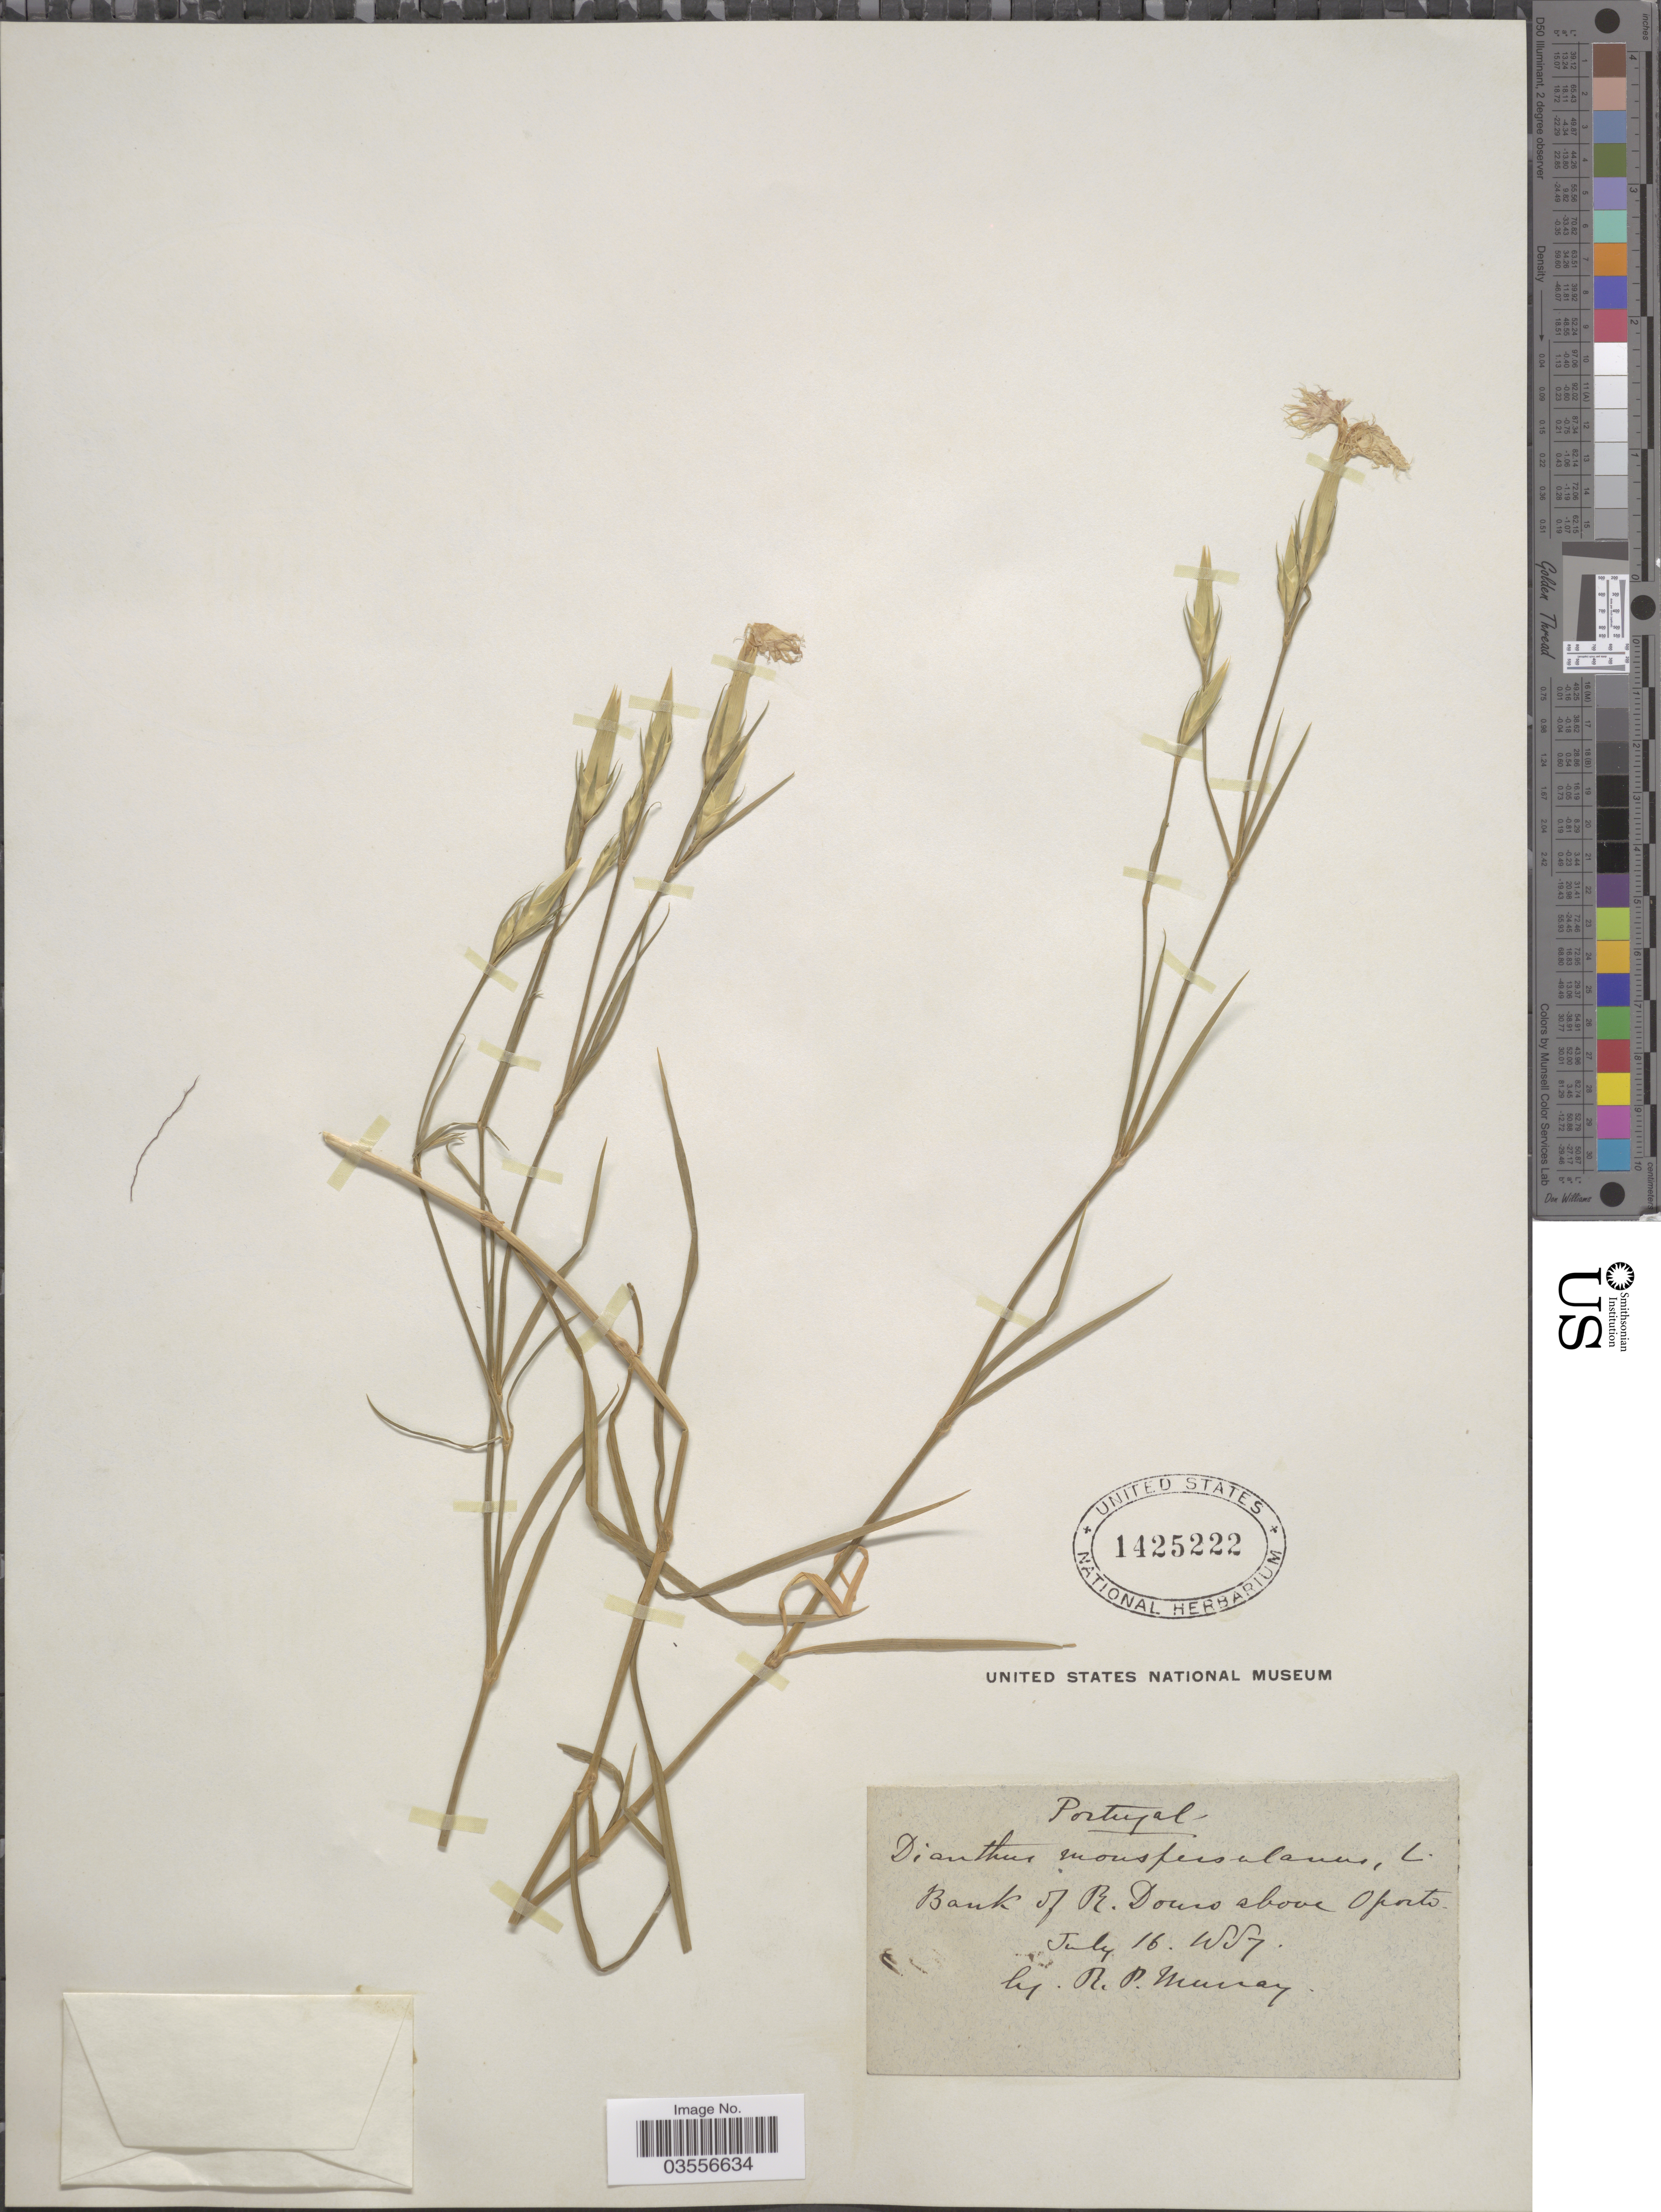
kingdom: Plantae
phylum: Tracheophyta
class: Magnoliopsida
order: Caryophyllales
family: Caryophyllaceae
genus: Dianthus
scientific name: Dianthus monspessulanus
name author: L.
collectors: R. P. Murray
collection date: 1887-07-16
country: Portugal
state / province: Porto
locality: Bank of R. Douro above Oporto.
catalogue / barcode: US 1425222